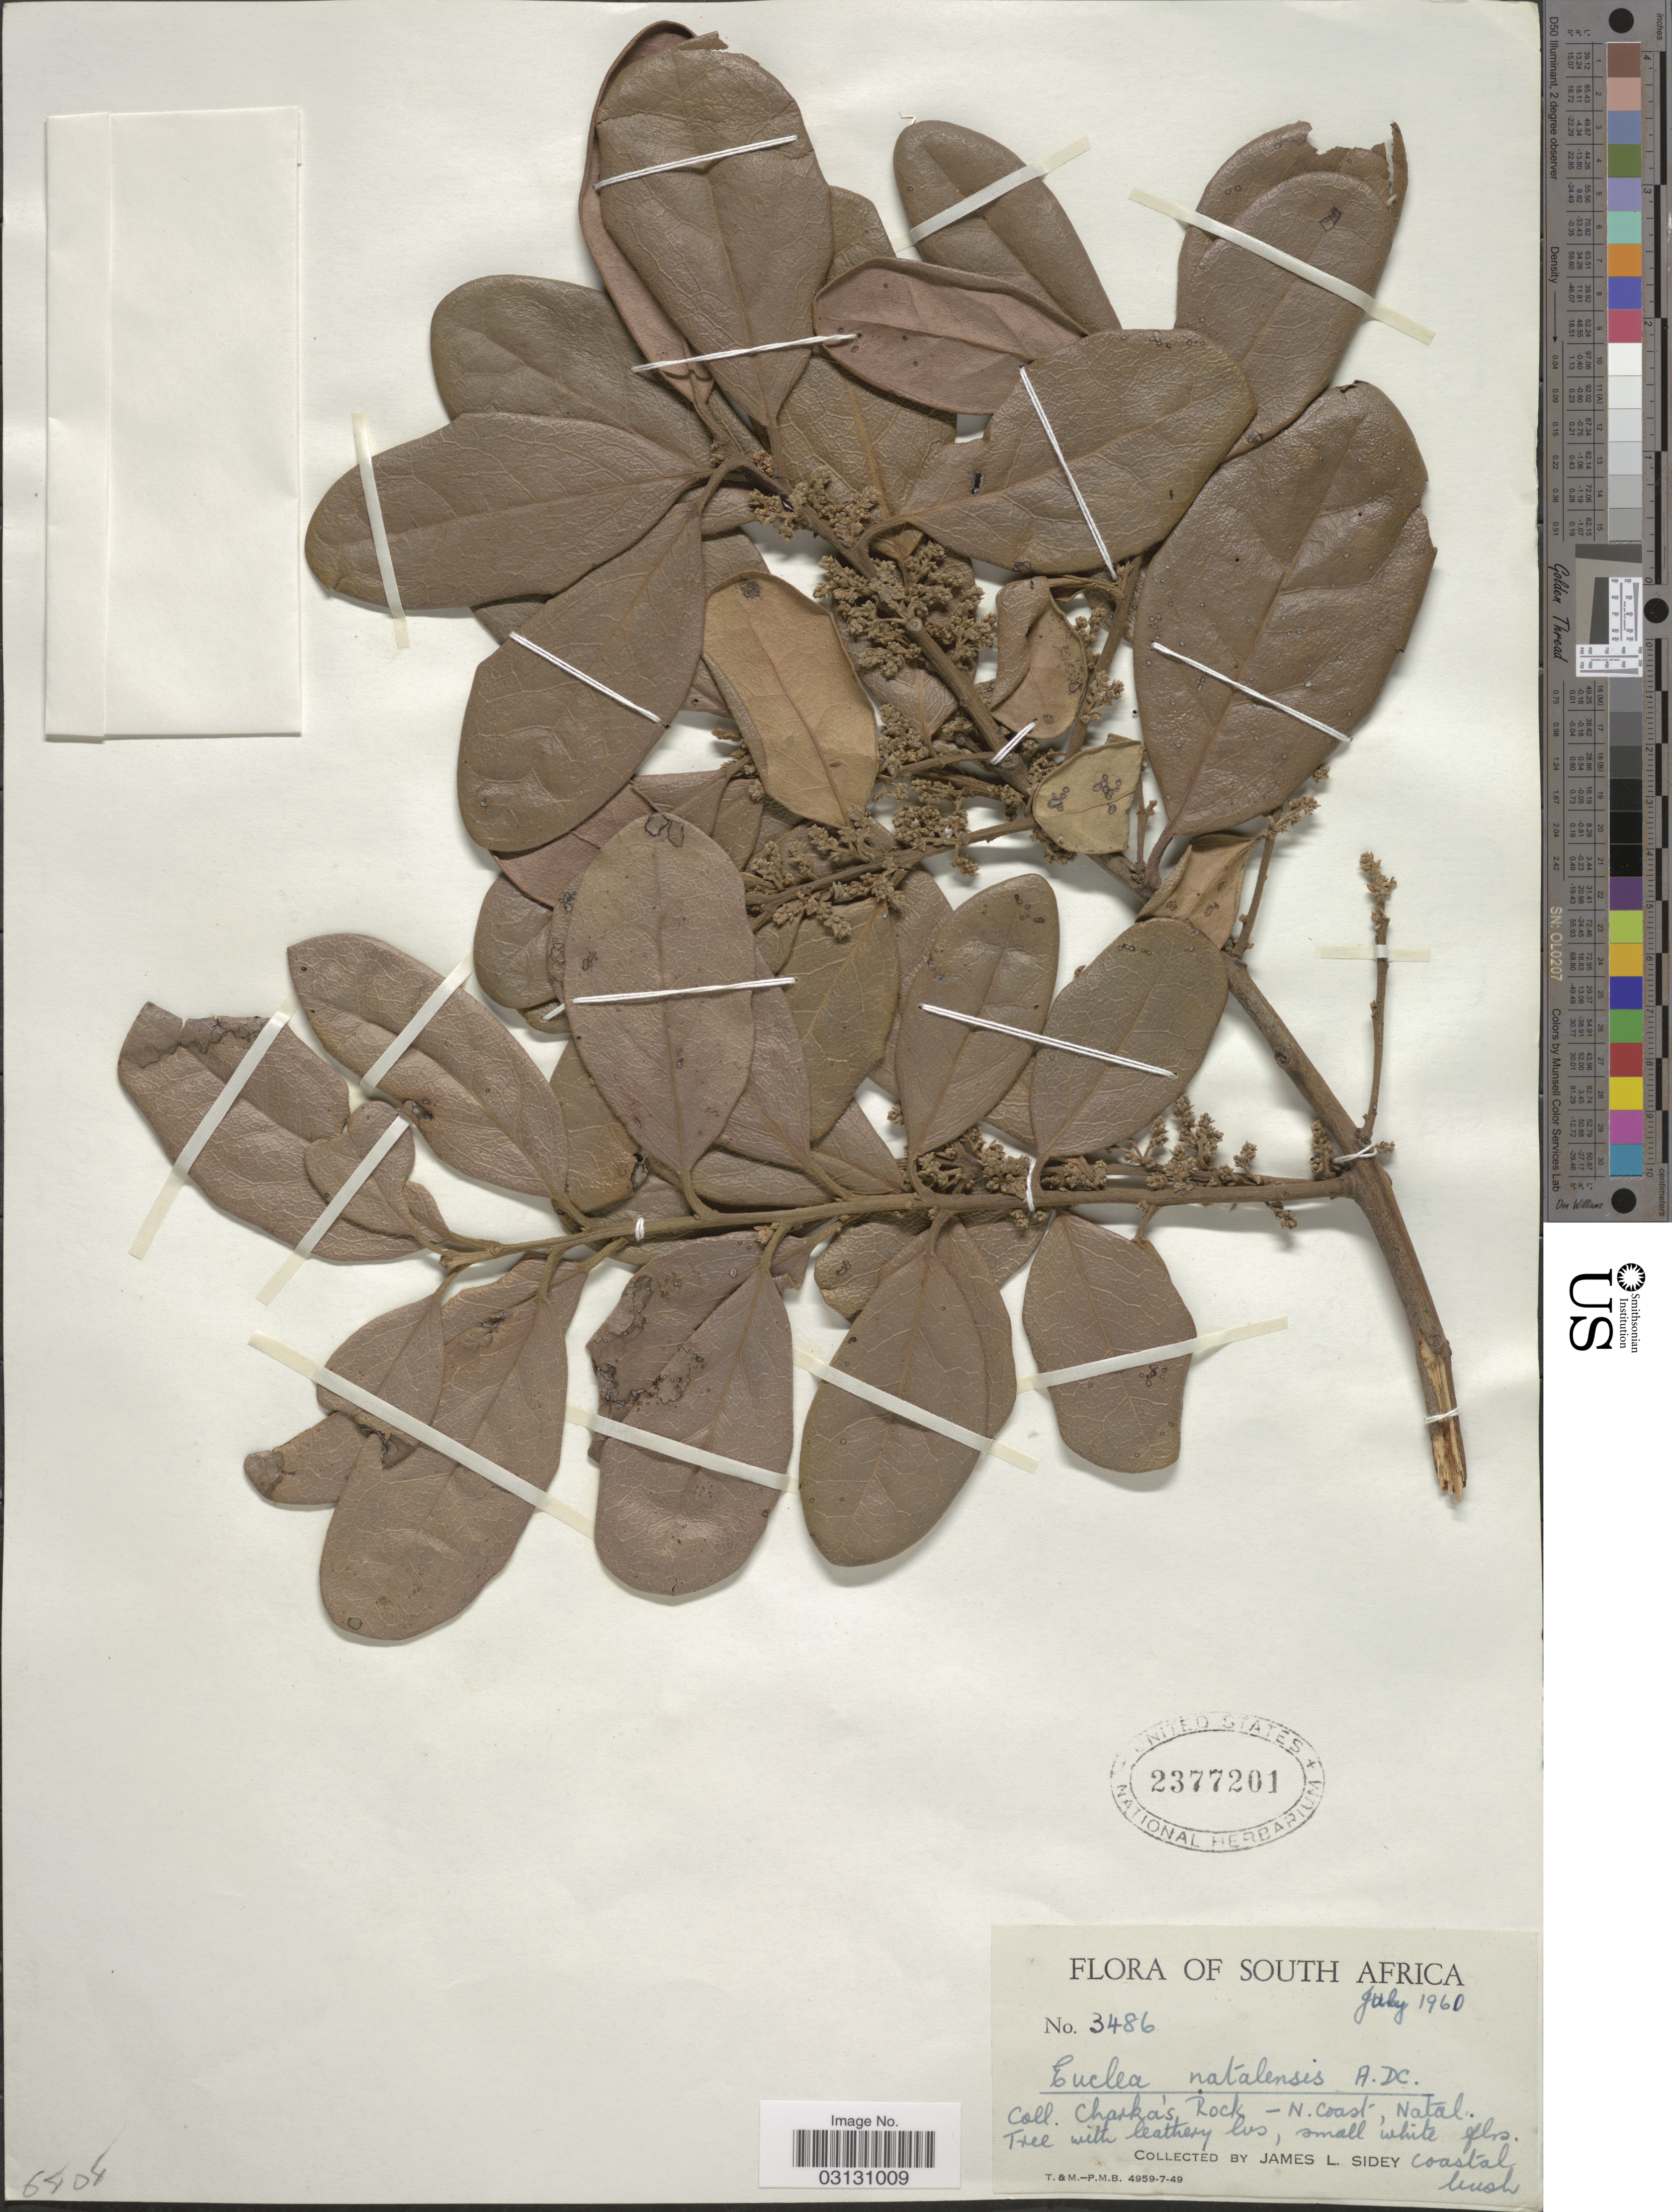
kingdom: Plantae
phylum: Tracheophyta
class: Magnoliopsida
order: Ericales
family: Ebenaceae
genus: Euclea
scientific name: Euclea natalensis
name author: A. DC.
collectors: J. L. Sidey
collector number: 3486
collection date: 1960-07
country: South Africa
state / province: KwaZulu-Natal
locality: Charka's Rock - N. Coast, Natal.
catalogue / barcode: US 2377201